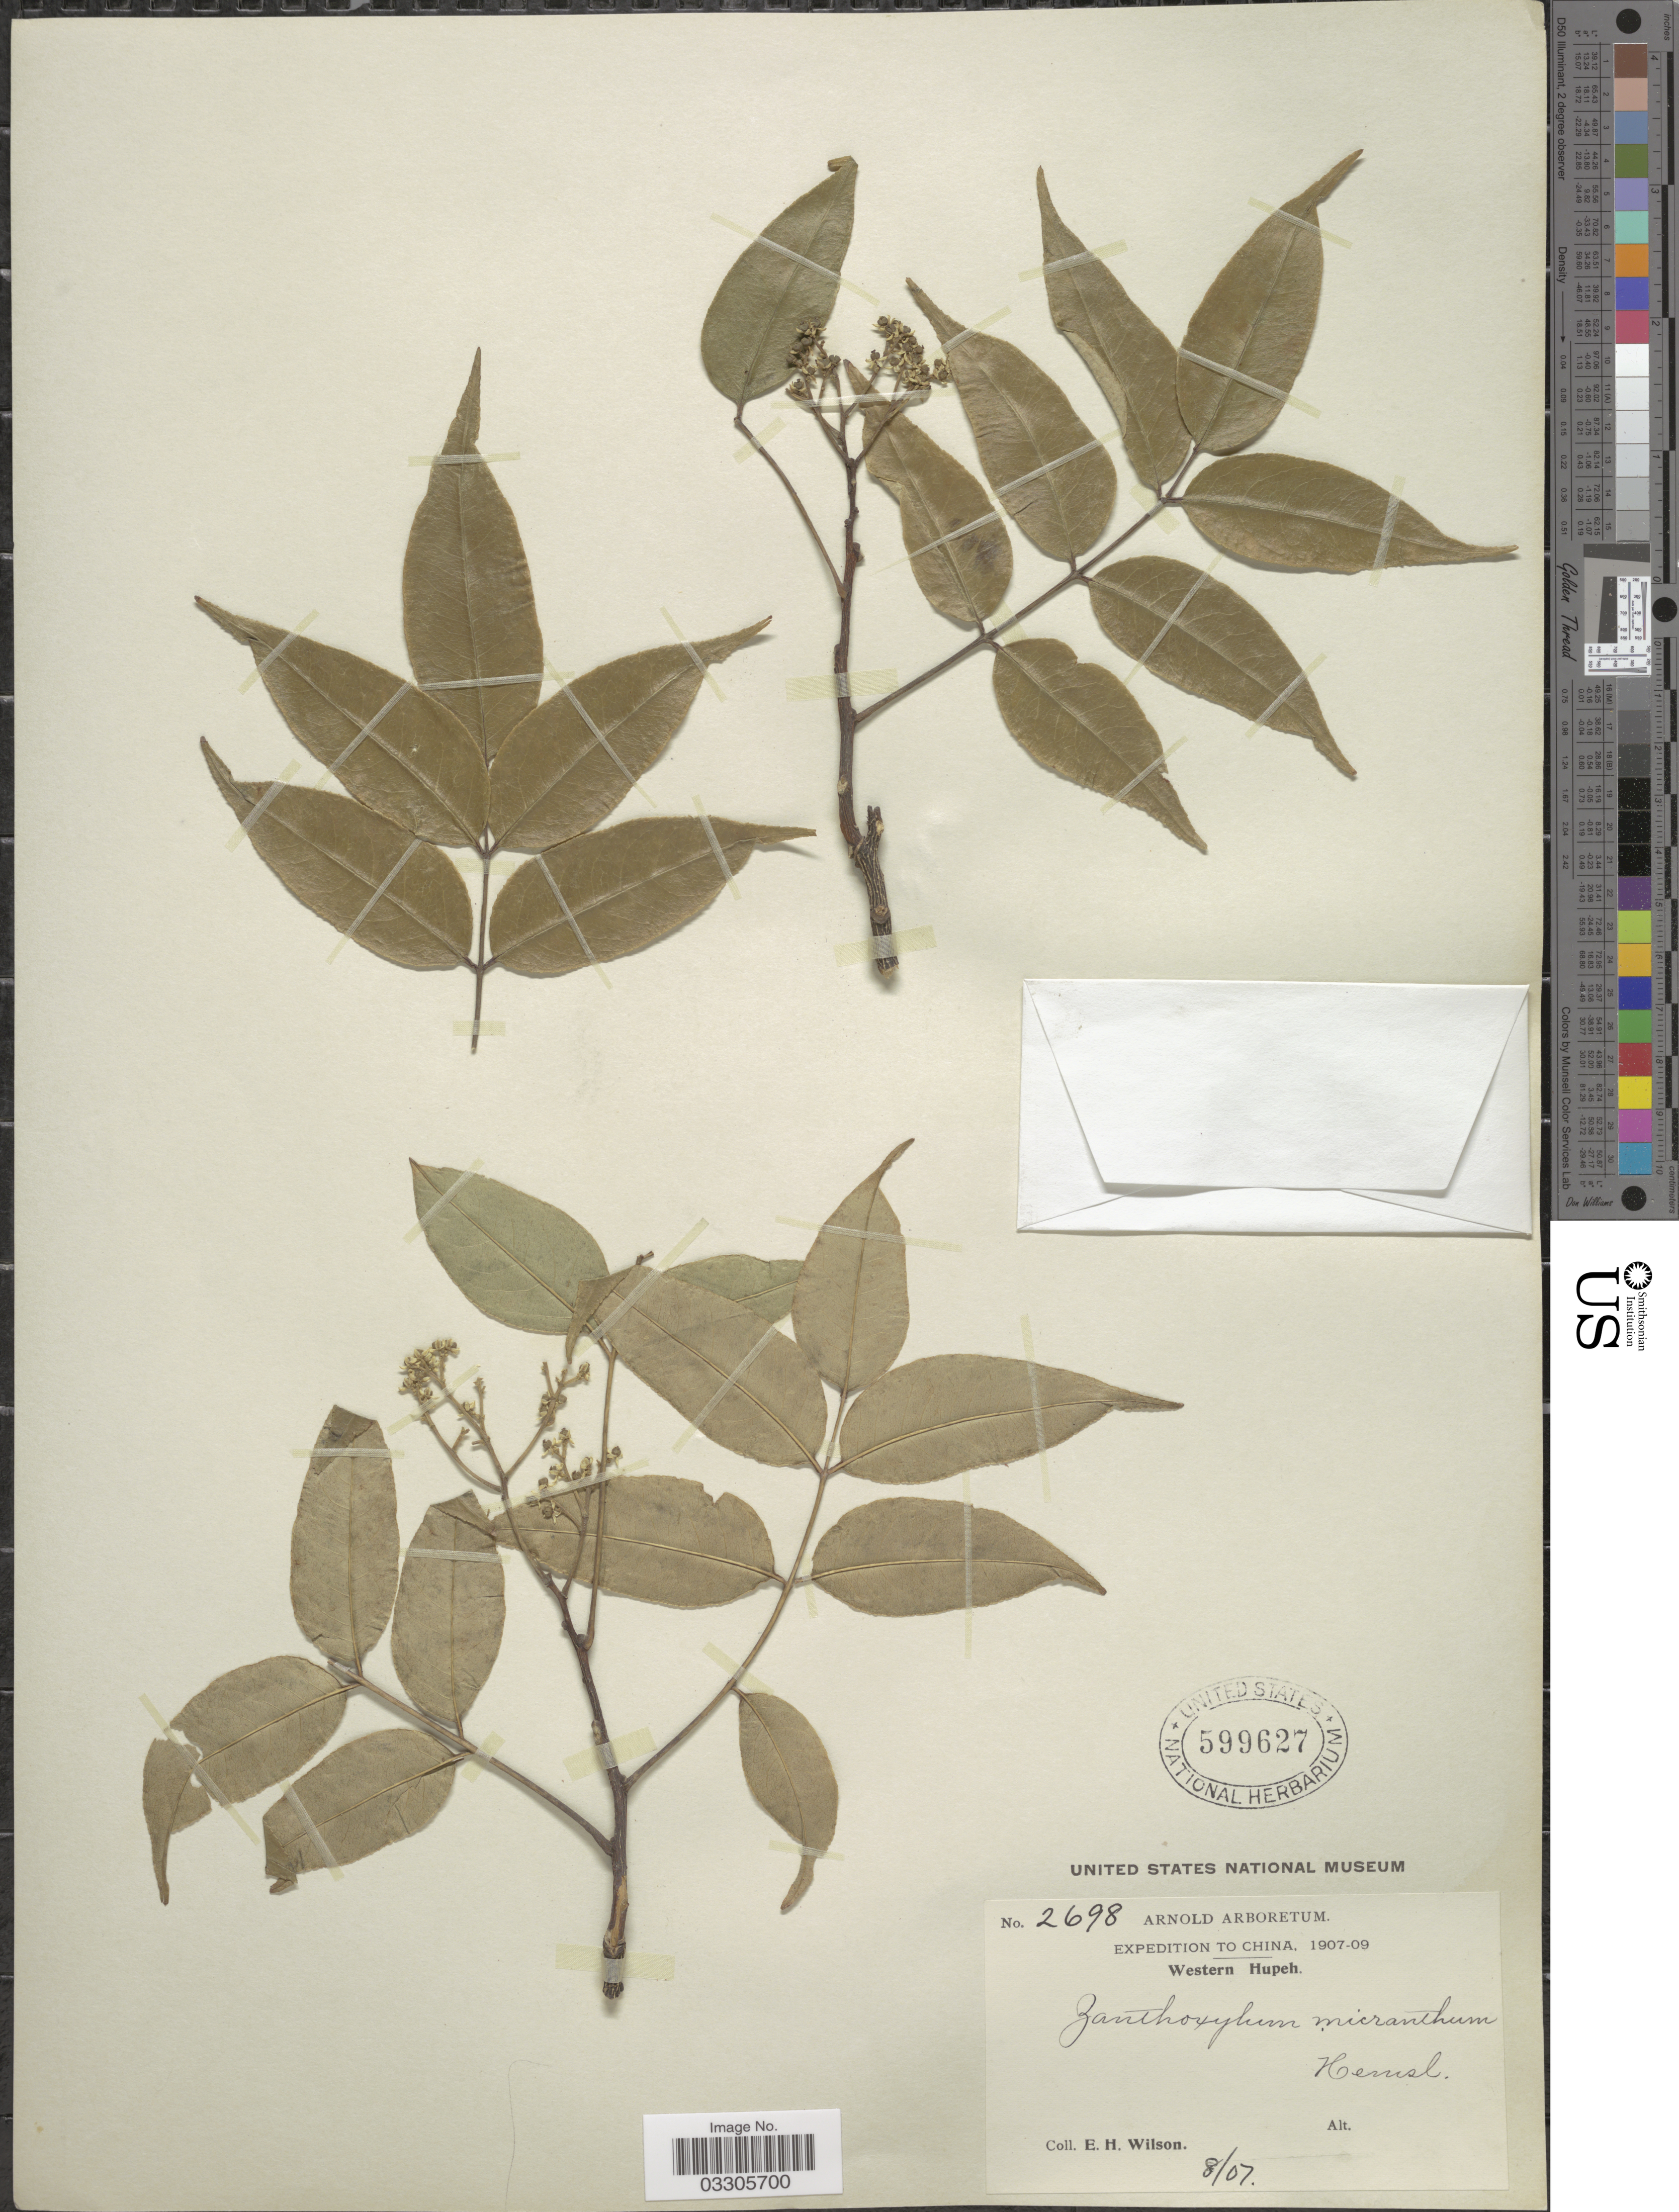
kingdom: Plantae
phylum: Tracheophyta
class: Magnoliopsida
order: Sapindales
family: Rutaceae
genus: Zanthoxylum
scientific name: Zanthoxylum micranthum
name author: Hemsl.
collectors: E. Wilson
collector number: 2698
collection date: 1907-08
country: China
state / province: Hubei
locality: Western Hupeh.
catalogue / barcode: US 599627